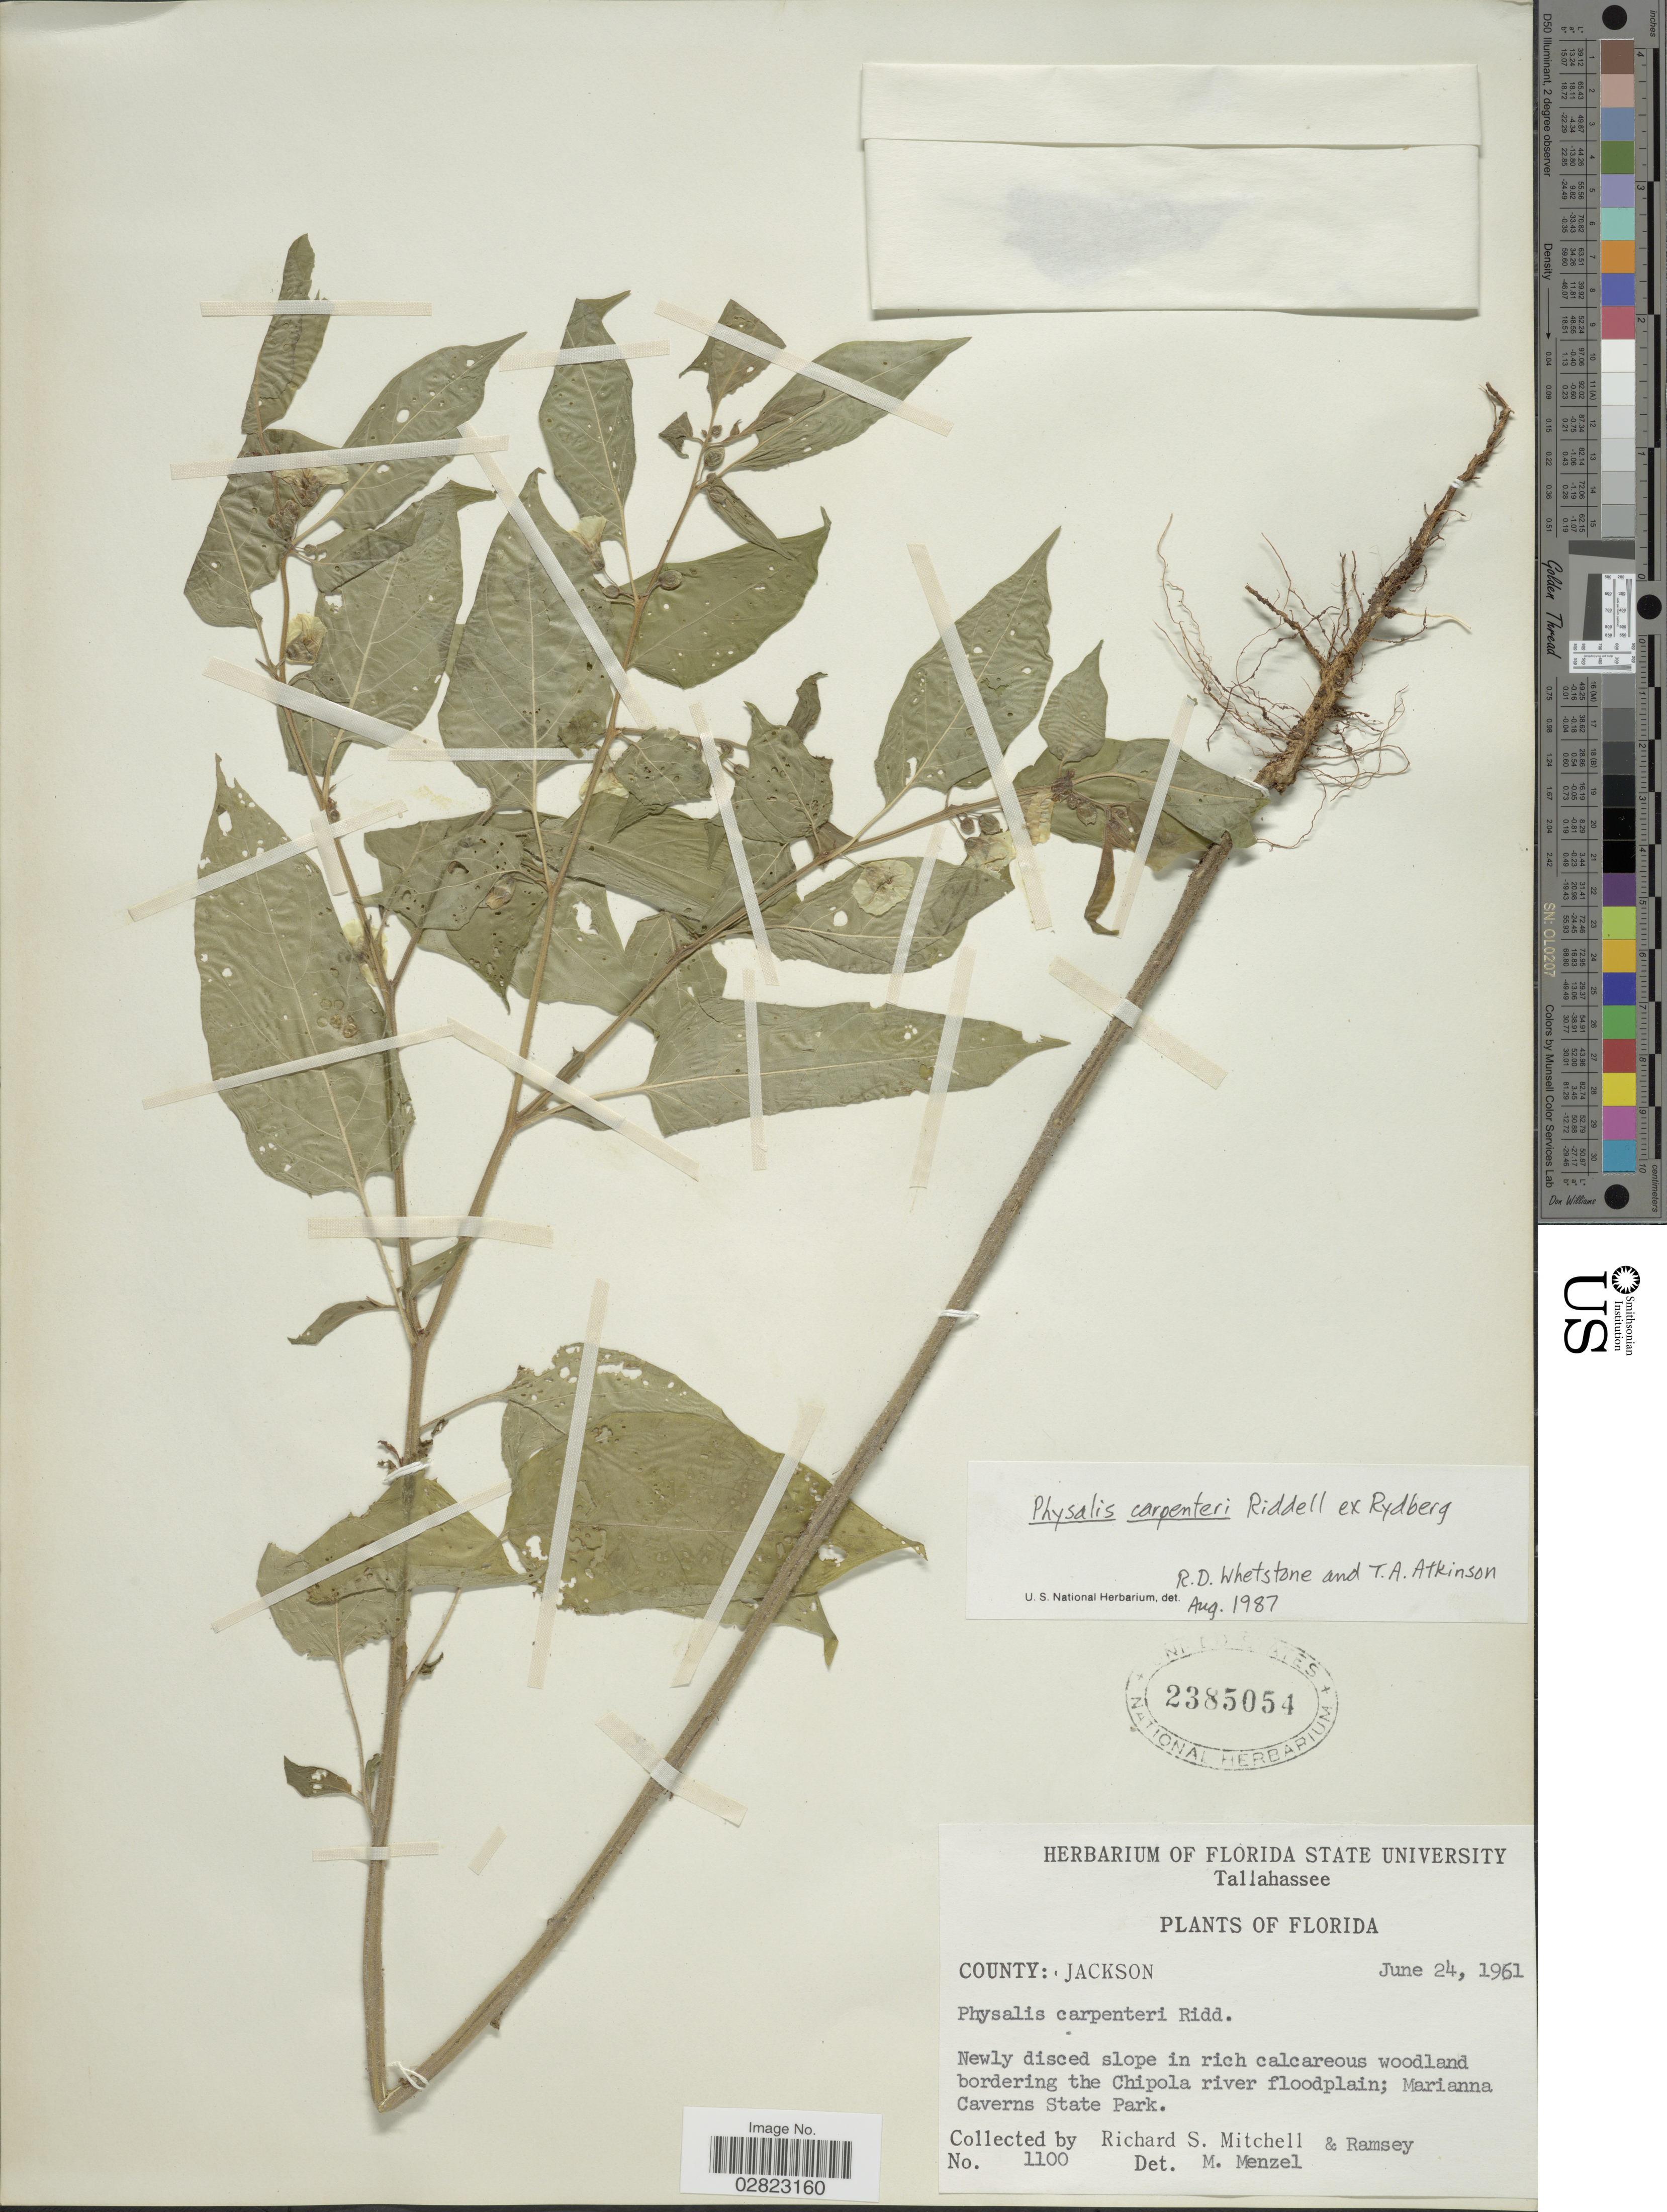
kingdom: Plantae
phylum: Tracheophyta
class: Magnoliopsida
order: Solanales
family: Solanaceae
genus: Physalis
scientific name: Physalis carpenteri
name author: Riddell ex Rydb.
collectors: R. S. Mitchell & Ramsey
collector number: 1100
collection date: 1961-06-24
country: United States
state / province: Florida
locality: County: Jackson. Newly disced slope in rich calcareous woodland bordering the Chipola river floodplain; Marianne Caverns State Park.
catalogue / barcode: US 2385054